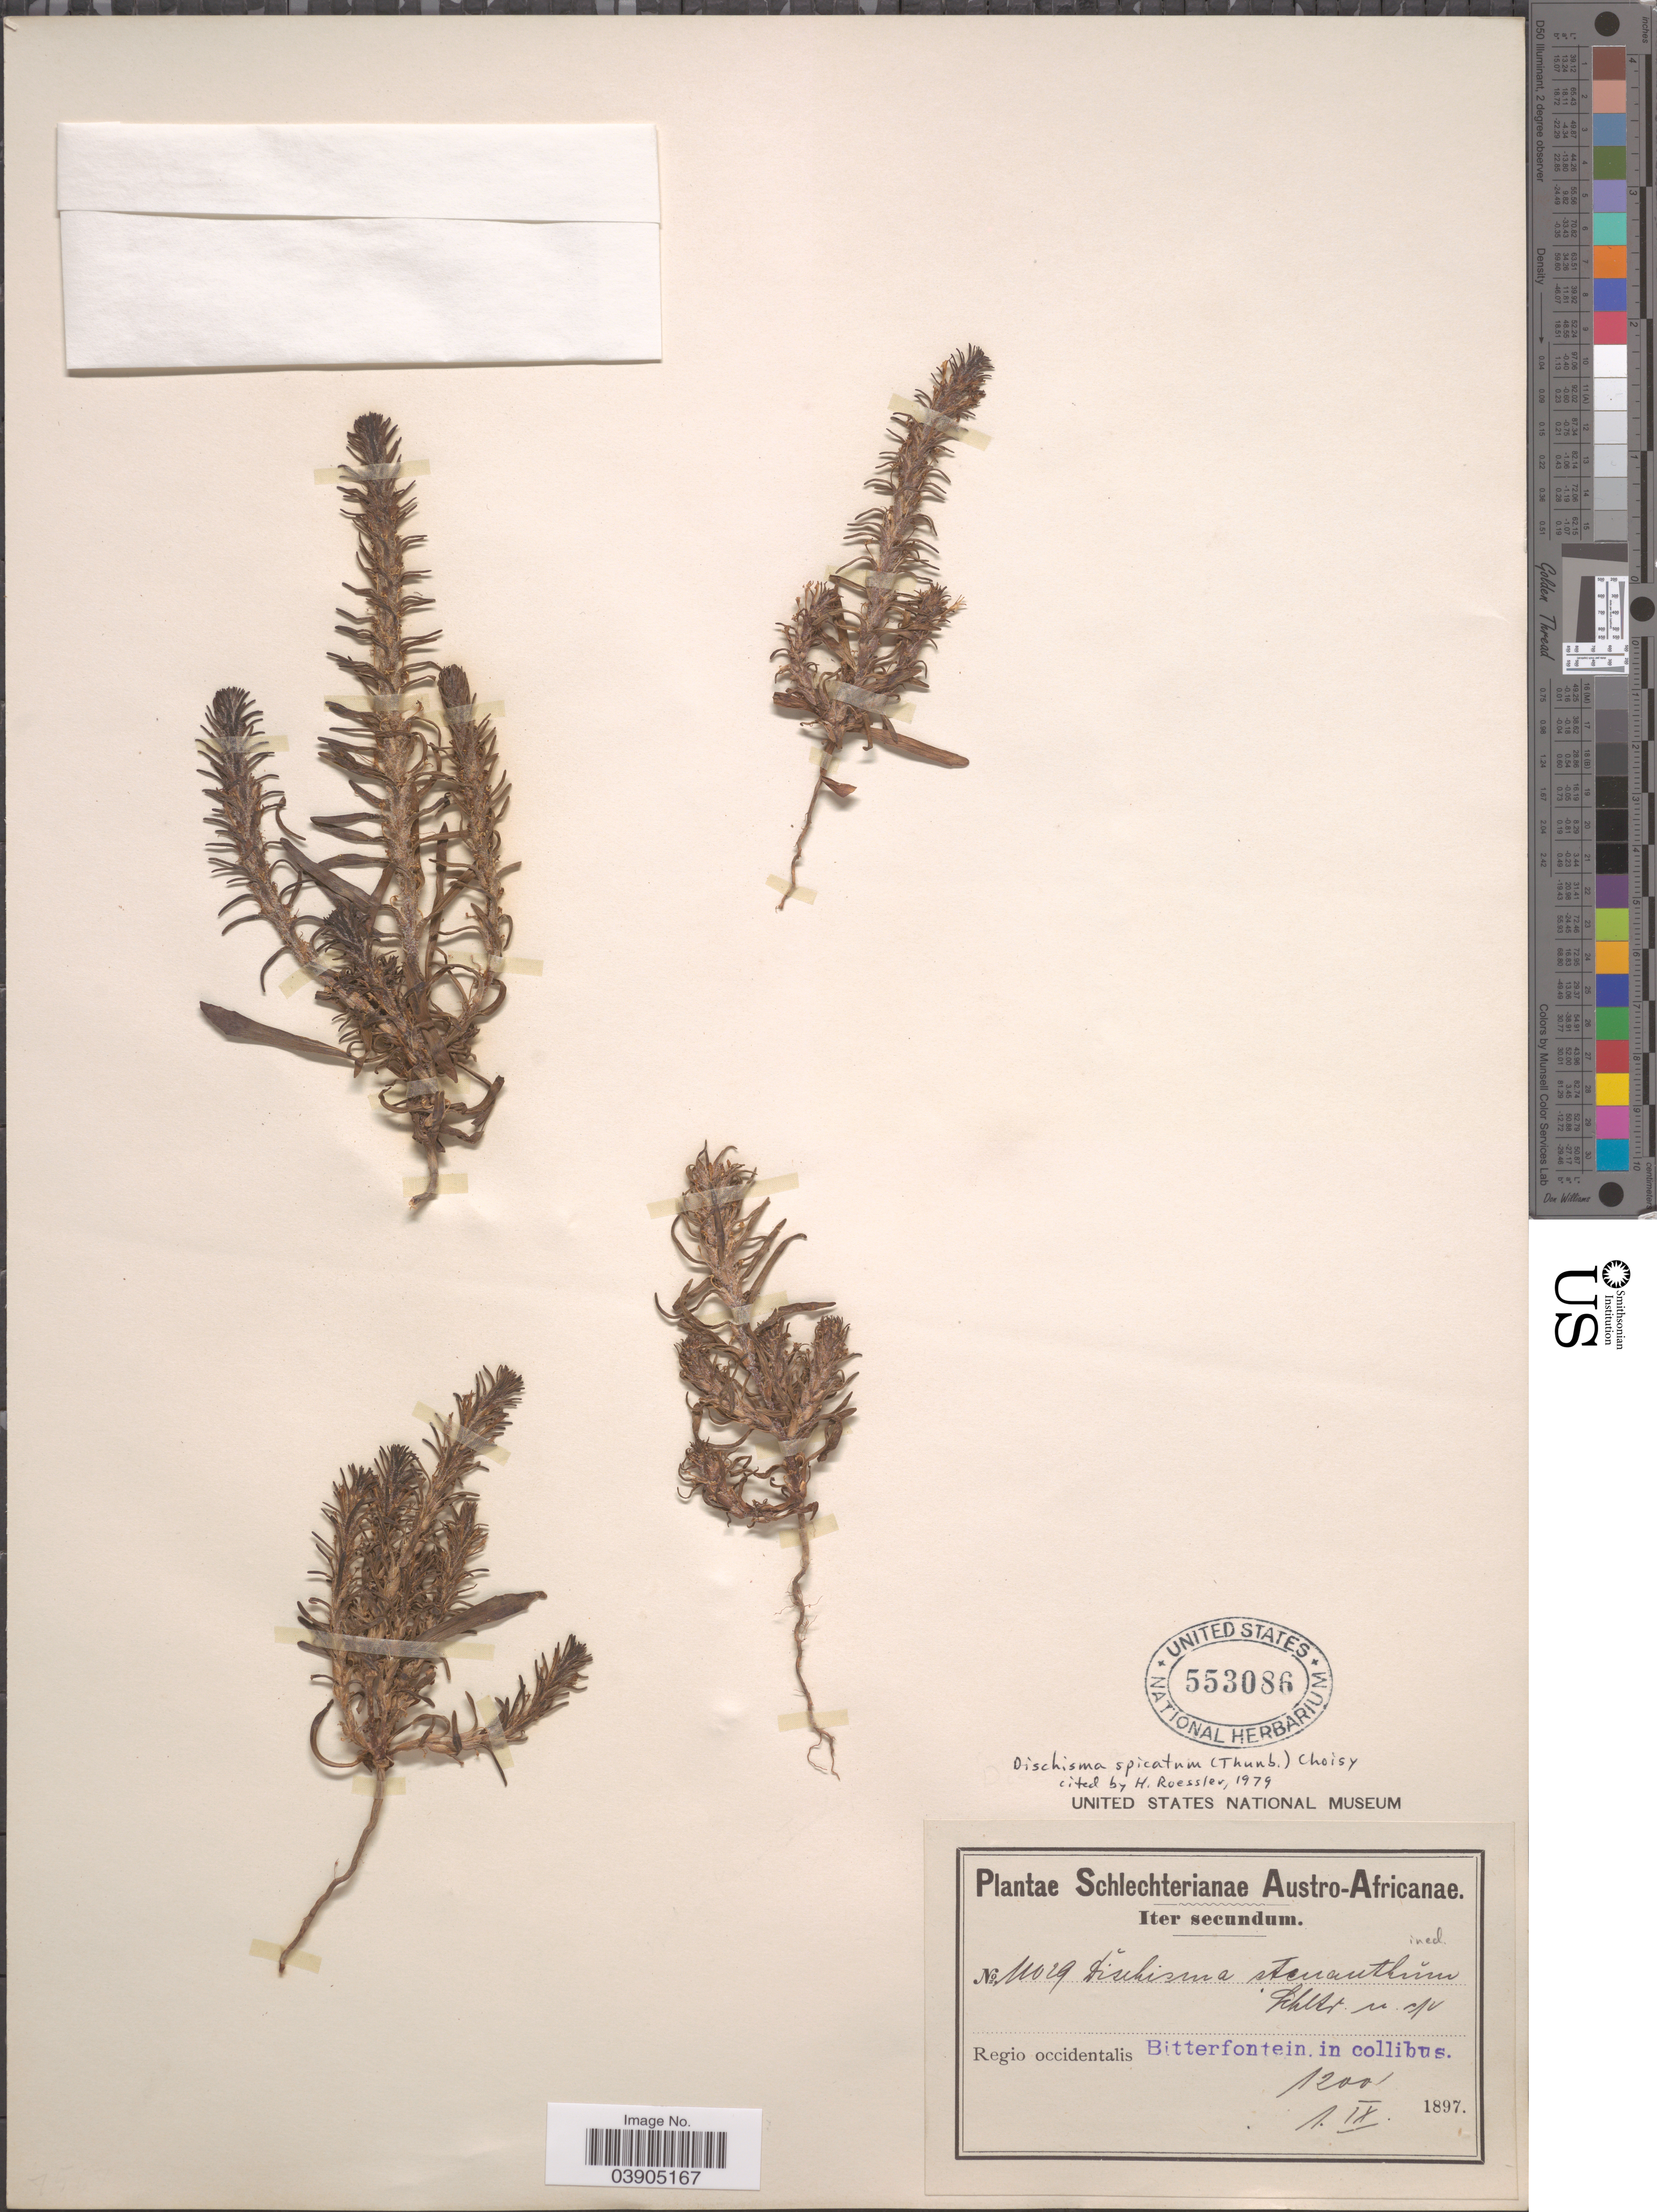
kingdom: Plantae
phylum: Tracheophyta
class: Magnoliopsida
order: Lamiales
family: Scrophulariaceae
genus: Dischisma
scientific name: Dischisma spicatum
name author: Choisy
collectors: Schlechter, --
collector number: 11029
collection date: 1897-09-01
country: South Africa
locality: Austro-Africanae. Regio occidentalis Bitterfontein in collibus.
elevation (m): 366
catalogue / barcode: US 553086